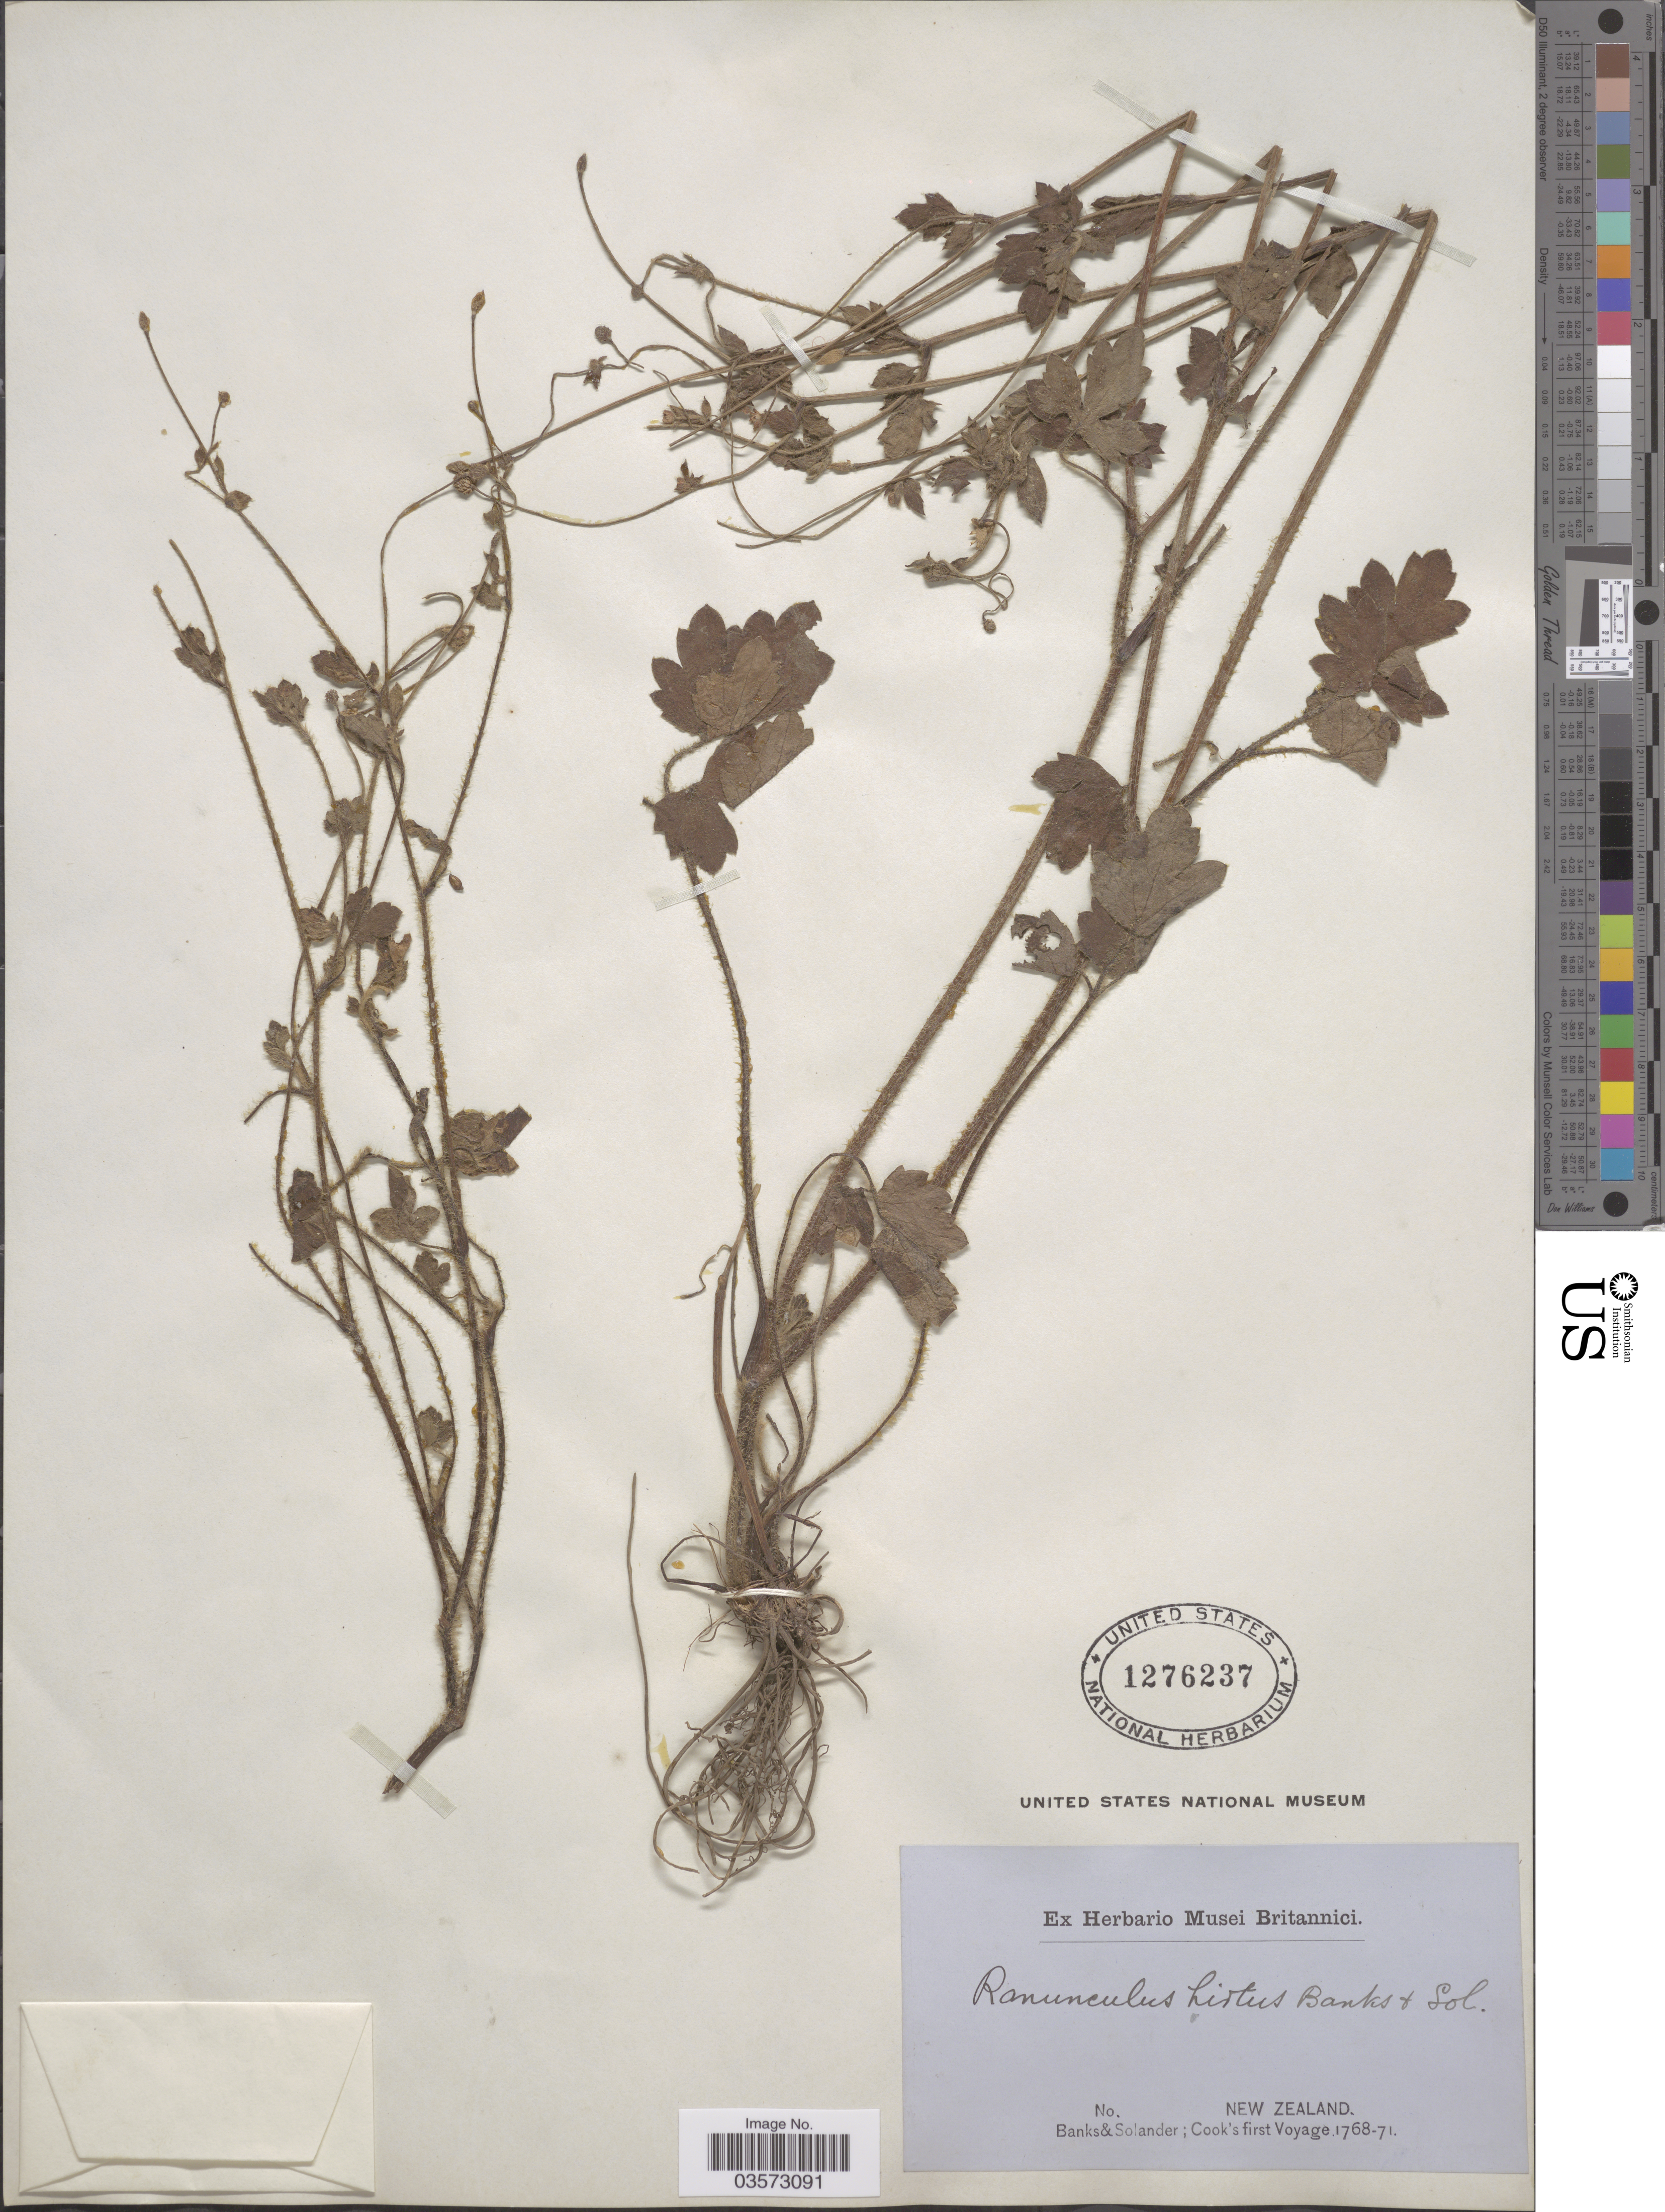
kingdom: Plantae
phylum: Tracheophyta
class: Magnoliopsida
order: Ranunculales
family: Ranunculaceae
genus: Ranunculus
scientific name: Ranunculus hirtus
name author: Banks & Sol. ex DC.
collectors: -- Banks & -- Solander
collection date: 1768/1771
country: New Zealand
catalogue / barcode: US 1276237